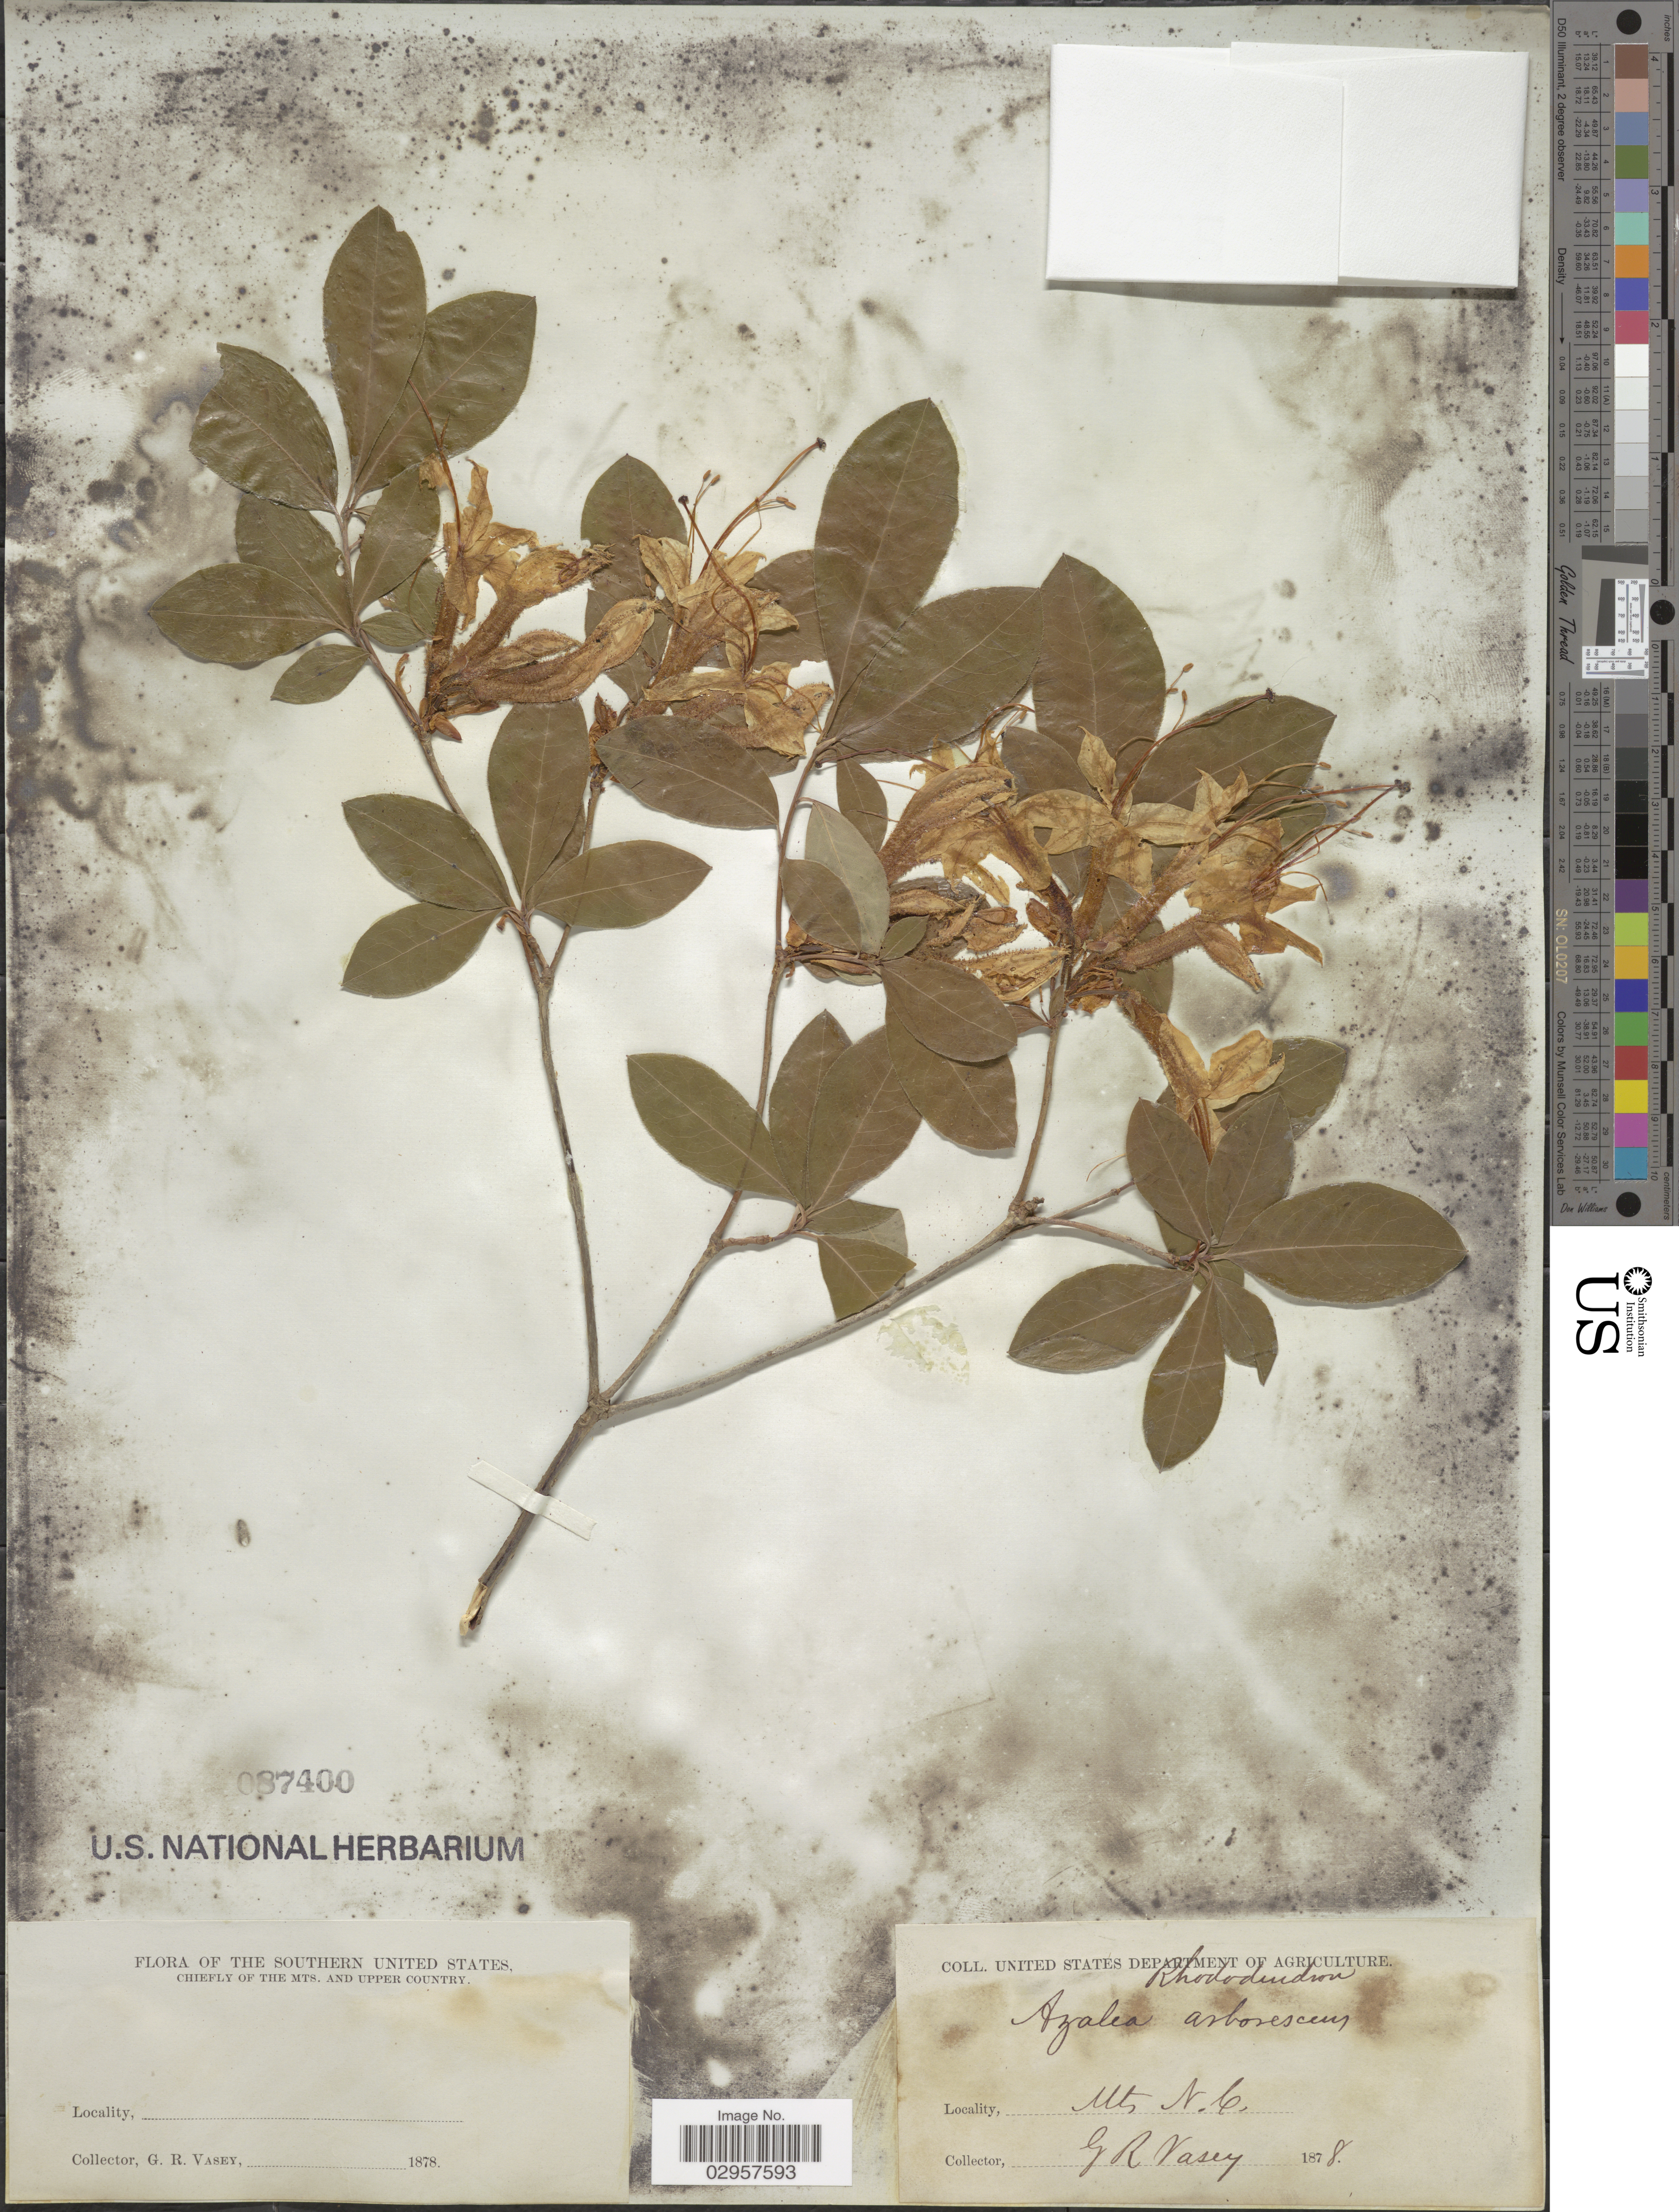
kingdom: Plantae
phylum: Tracheophyta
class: Magnoliopsida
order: Ericales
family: Ericaceae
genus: Rhododendron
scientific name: Rhododendron arborescens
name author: (Pursh) Torr.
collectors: G. R. Vasey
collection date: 1878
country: United States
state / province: North Carolina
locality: Southern United States, Chiefly of the Mts. and Upper Country. Mts N.C.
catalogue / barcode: US 87400